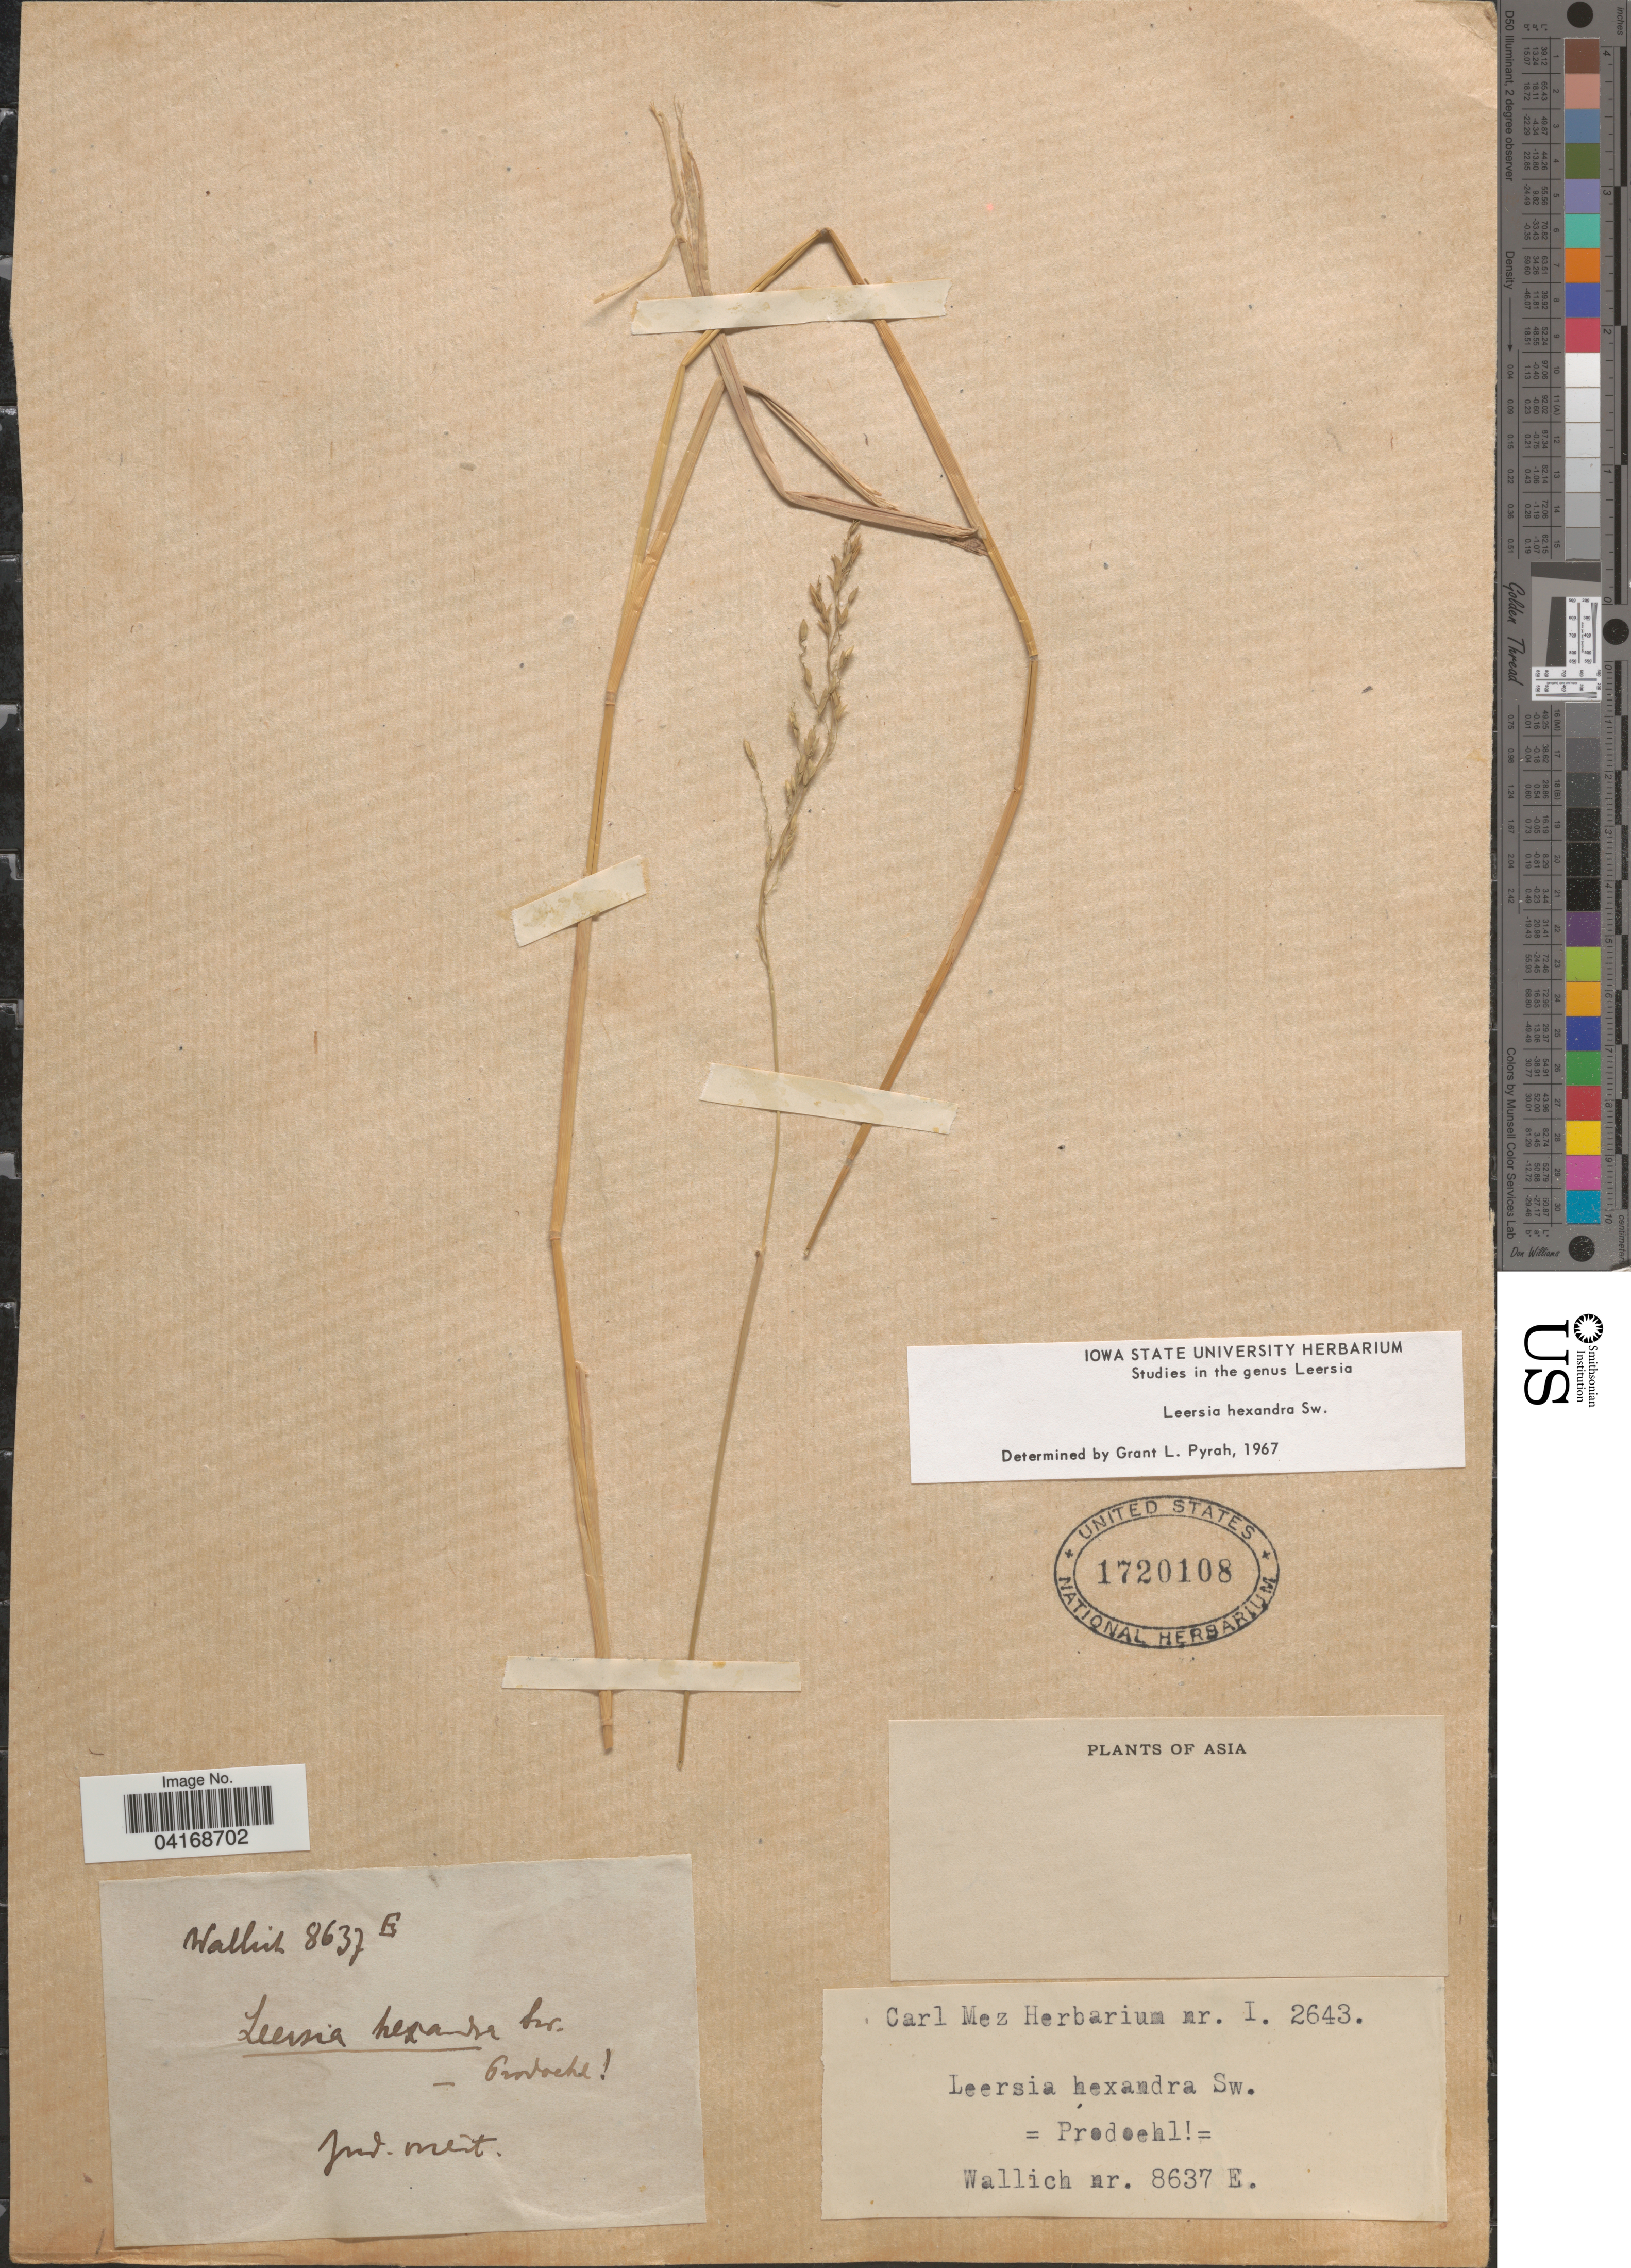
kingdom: Plantae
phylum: Tracheophyta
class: Liliopsida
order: Poales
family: Poaceae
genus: Leersia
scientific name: Leersia hexandra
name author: Sw.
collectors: -- Wallich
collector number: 8637E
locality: Ind. mert. Asia.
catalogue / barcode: US 1720108